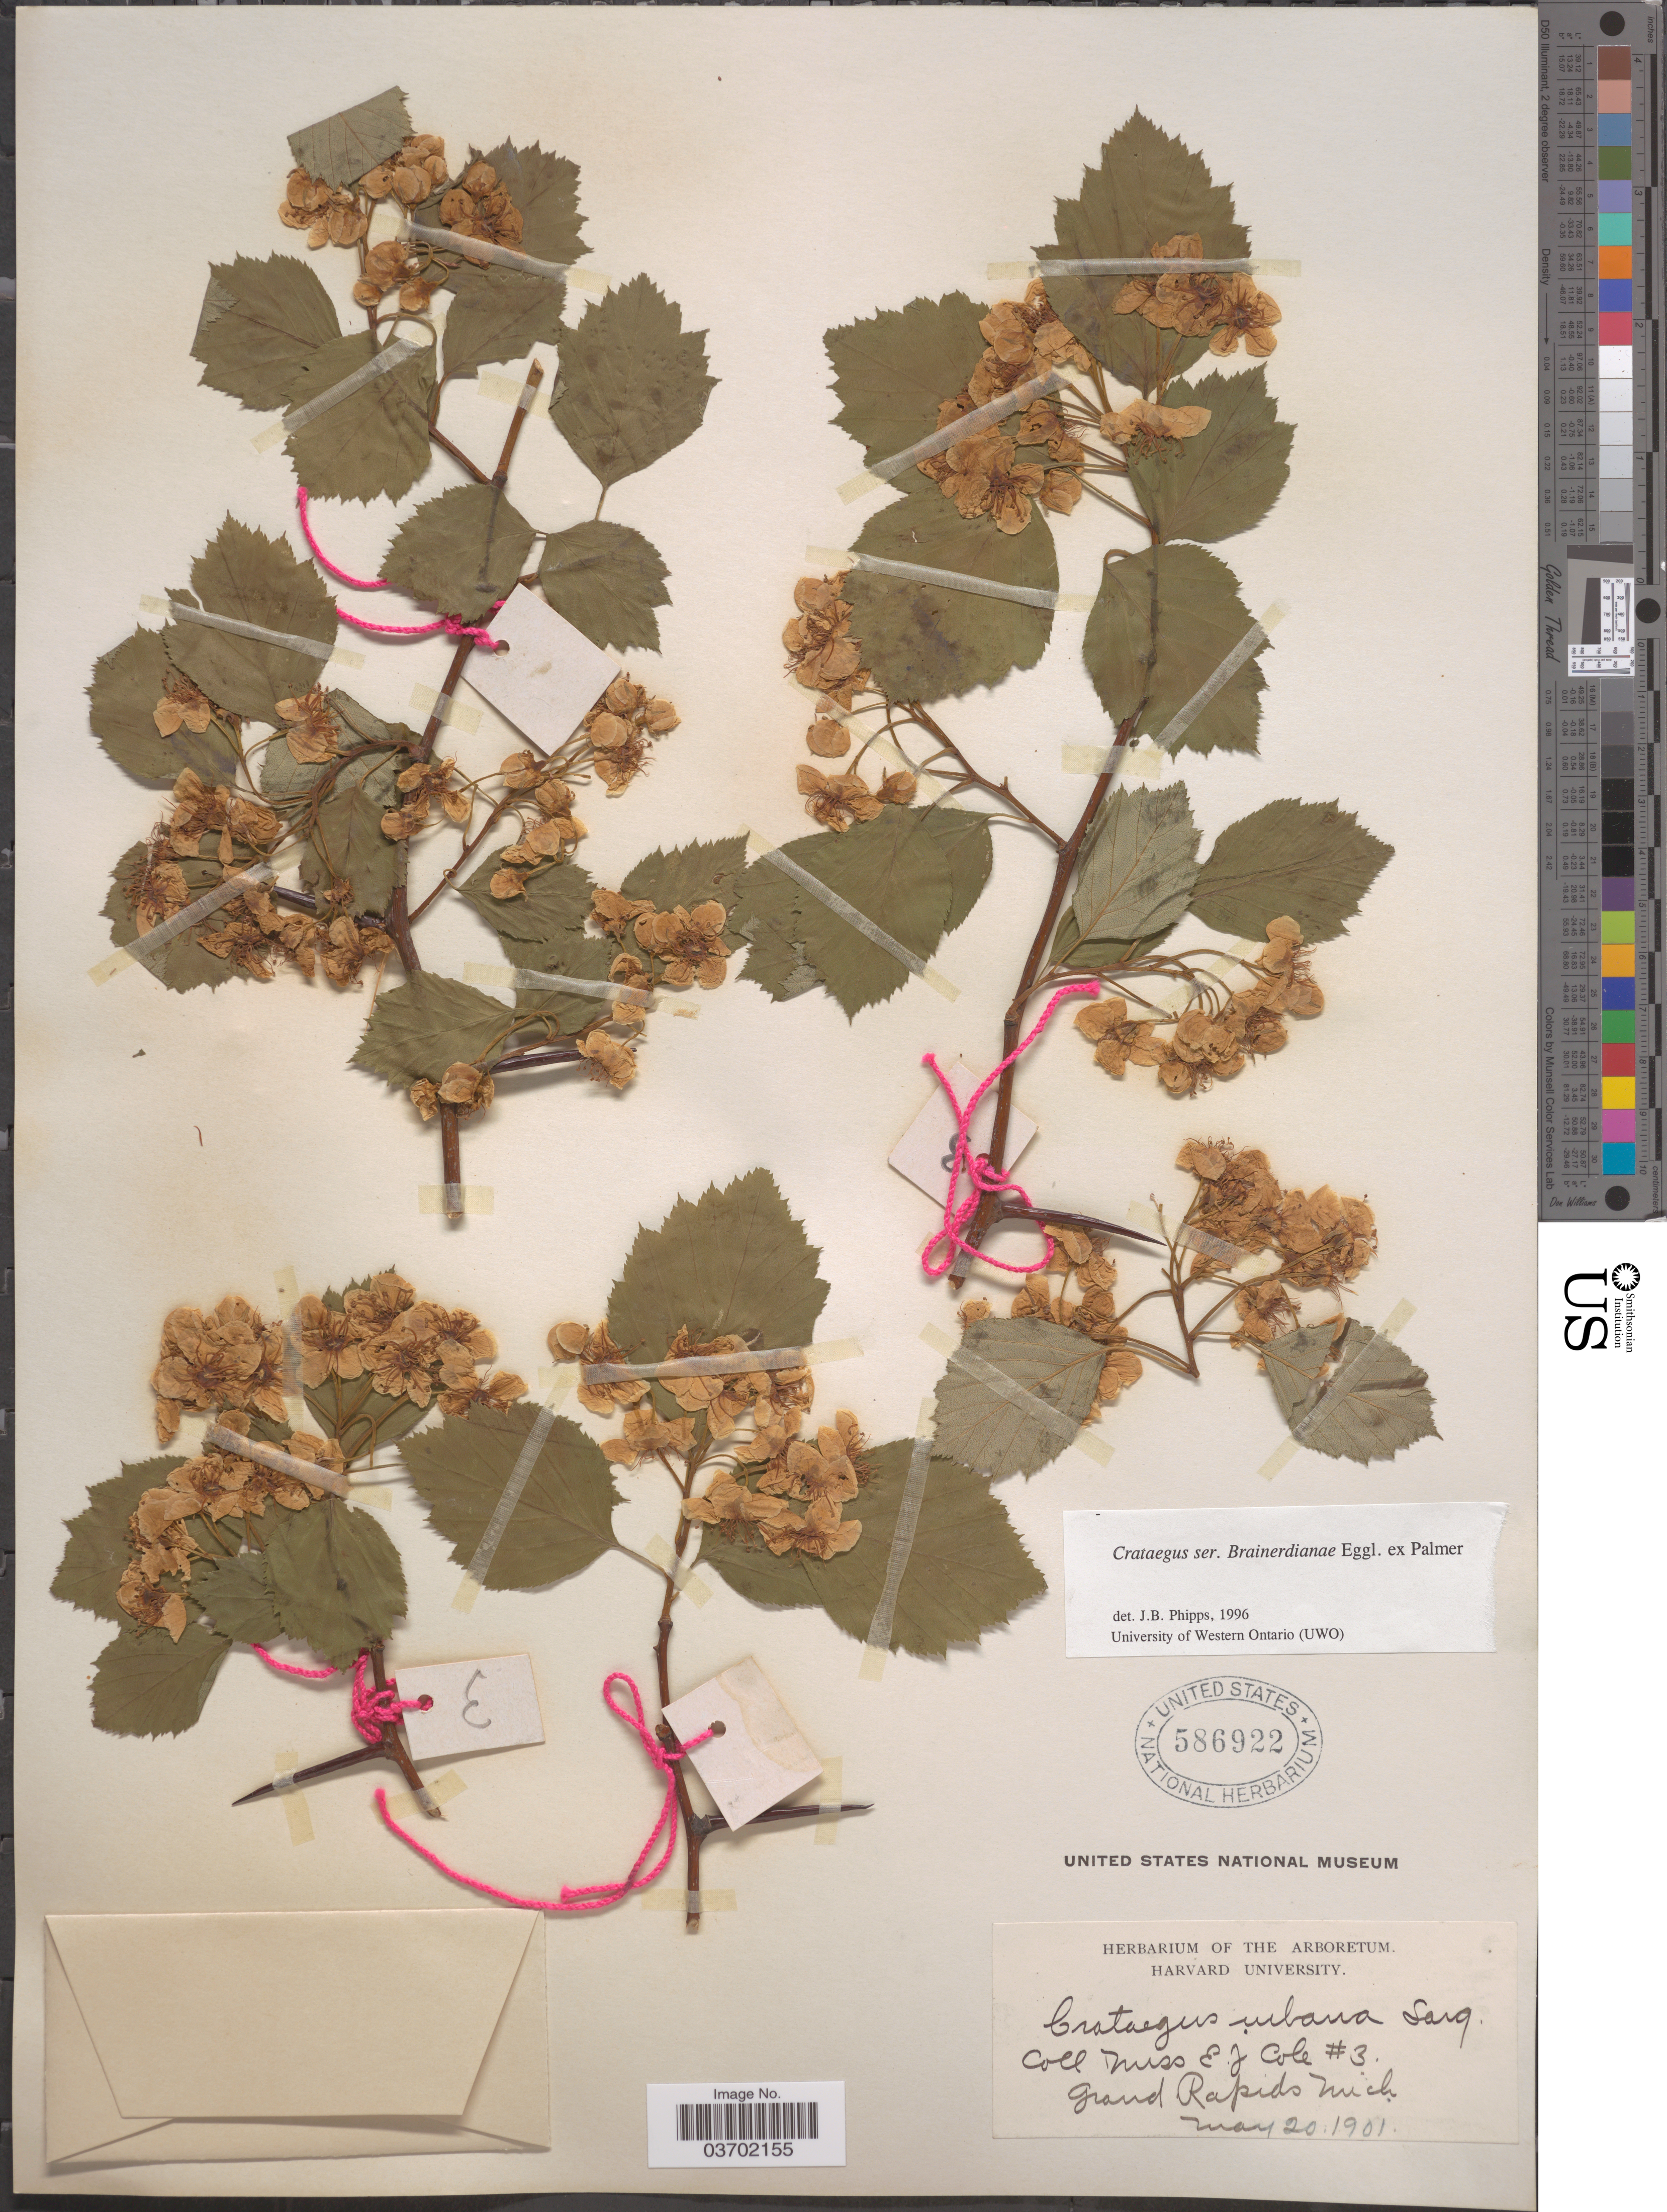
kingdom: Plantae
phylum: Tracheophyta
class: Magnoliopsida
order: Rosales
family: Rosaceae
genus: Crataegus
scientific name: Crataegus urbana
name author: Sarg.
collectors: E. Cole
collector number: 3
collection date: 1901-05-20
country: United States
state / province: Michigan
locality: Grand Rapids.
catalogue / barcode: US 586922